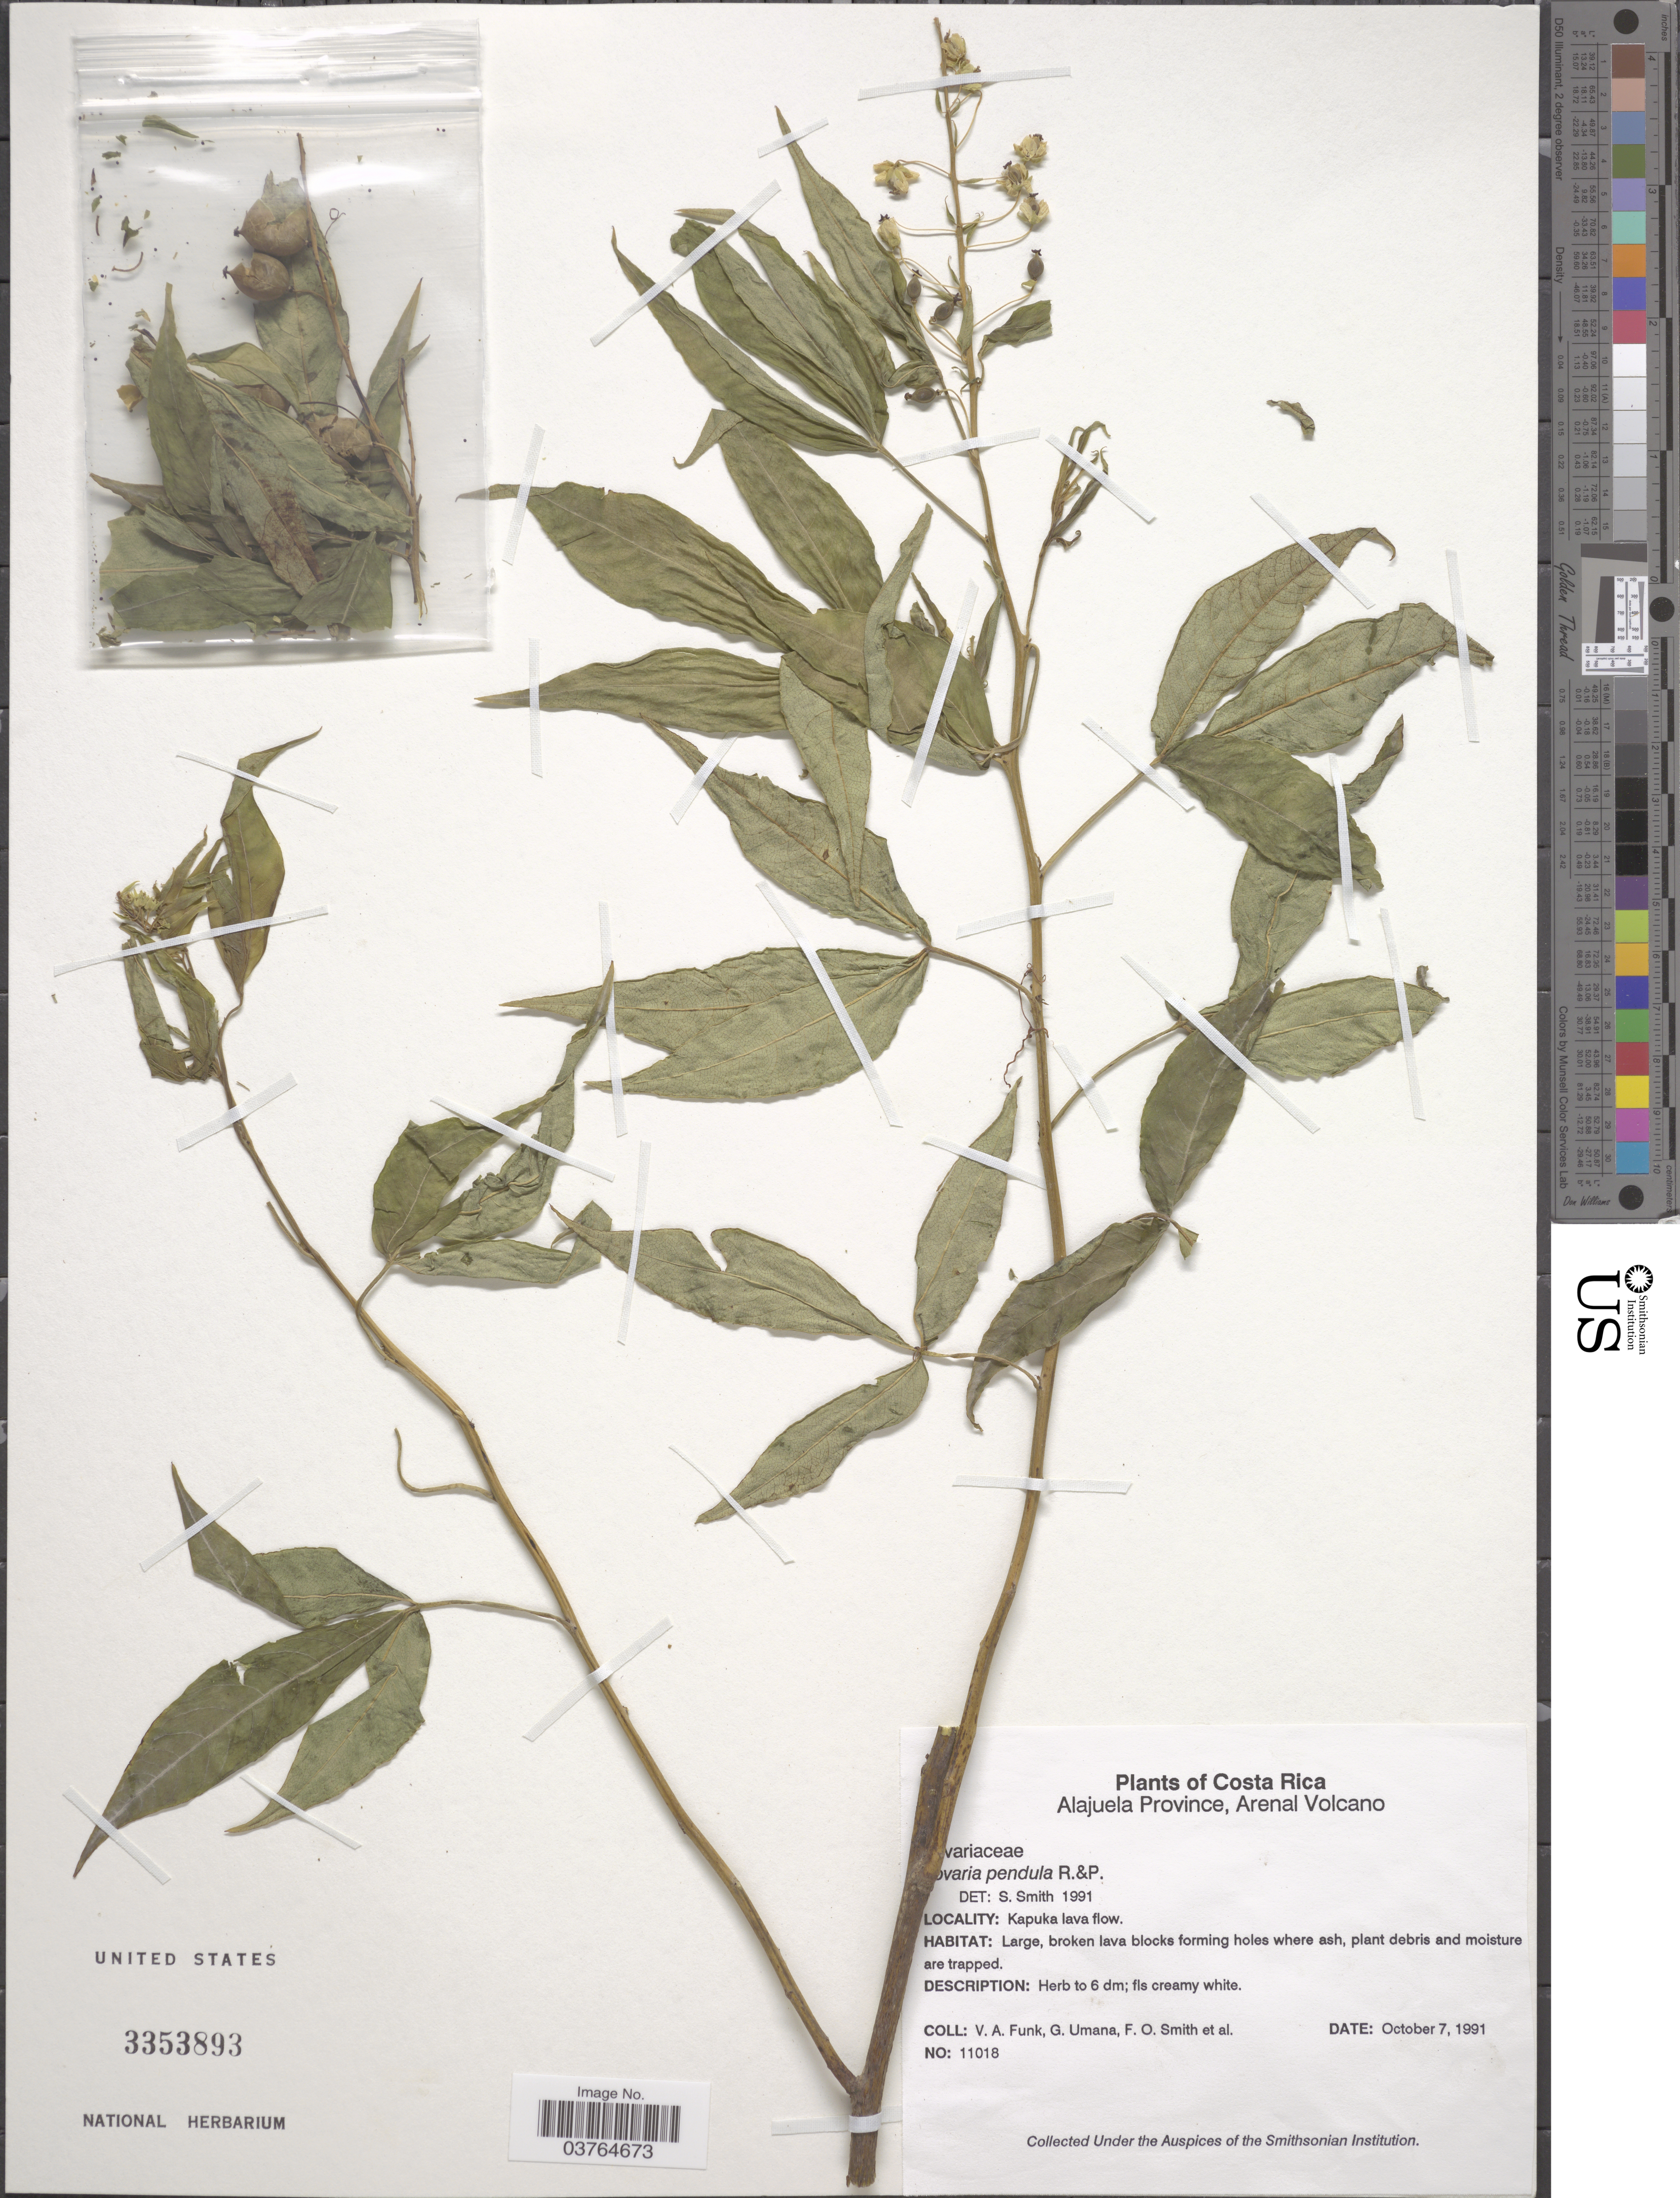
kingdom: Plantae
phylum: Tracheophyta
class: Magnoliopsida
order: Brassicales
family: Tovariaceae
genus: Tovaria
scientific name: Tovaria pendula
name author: Ruiz & Pav.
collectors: V. Funk, G. Umana, F. Smith & et al.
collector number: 11018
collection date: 1991-10-07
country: Costa Rica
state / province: Alajuela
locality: Arenal Volcano. Kapuka lava flow.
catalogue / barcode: US 3353893